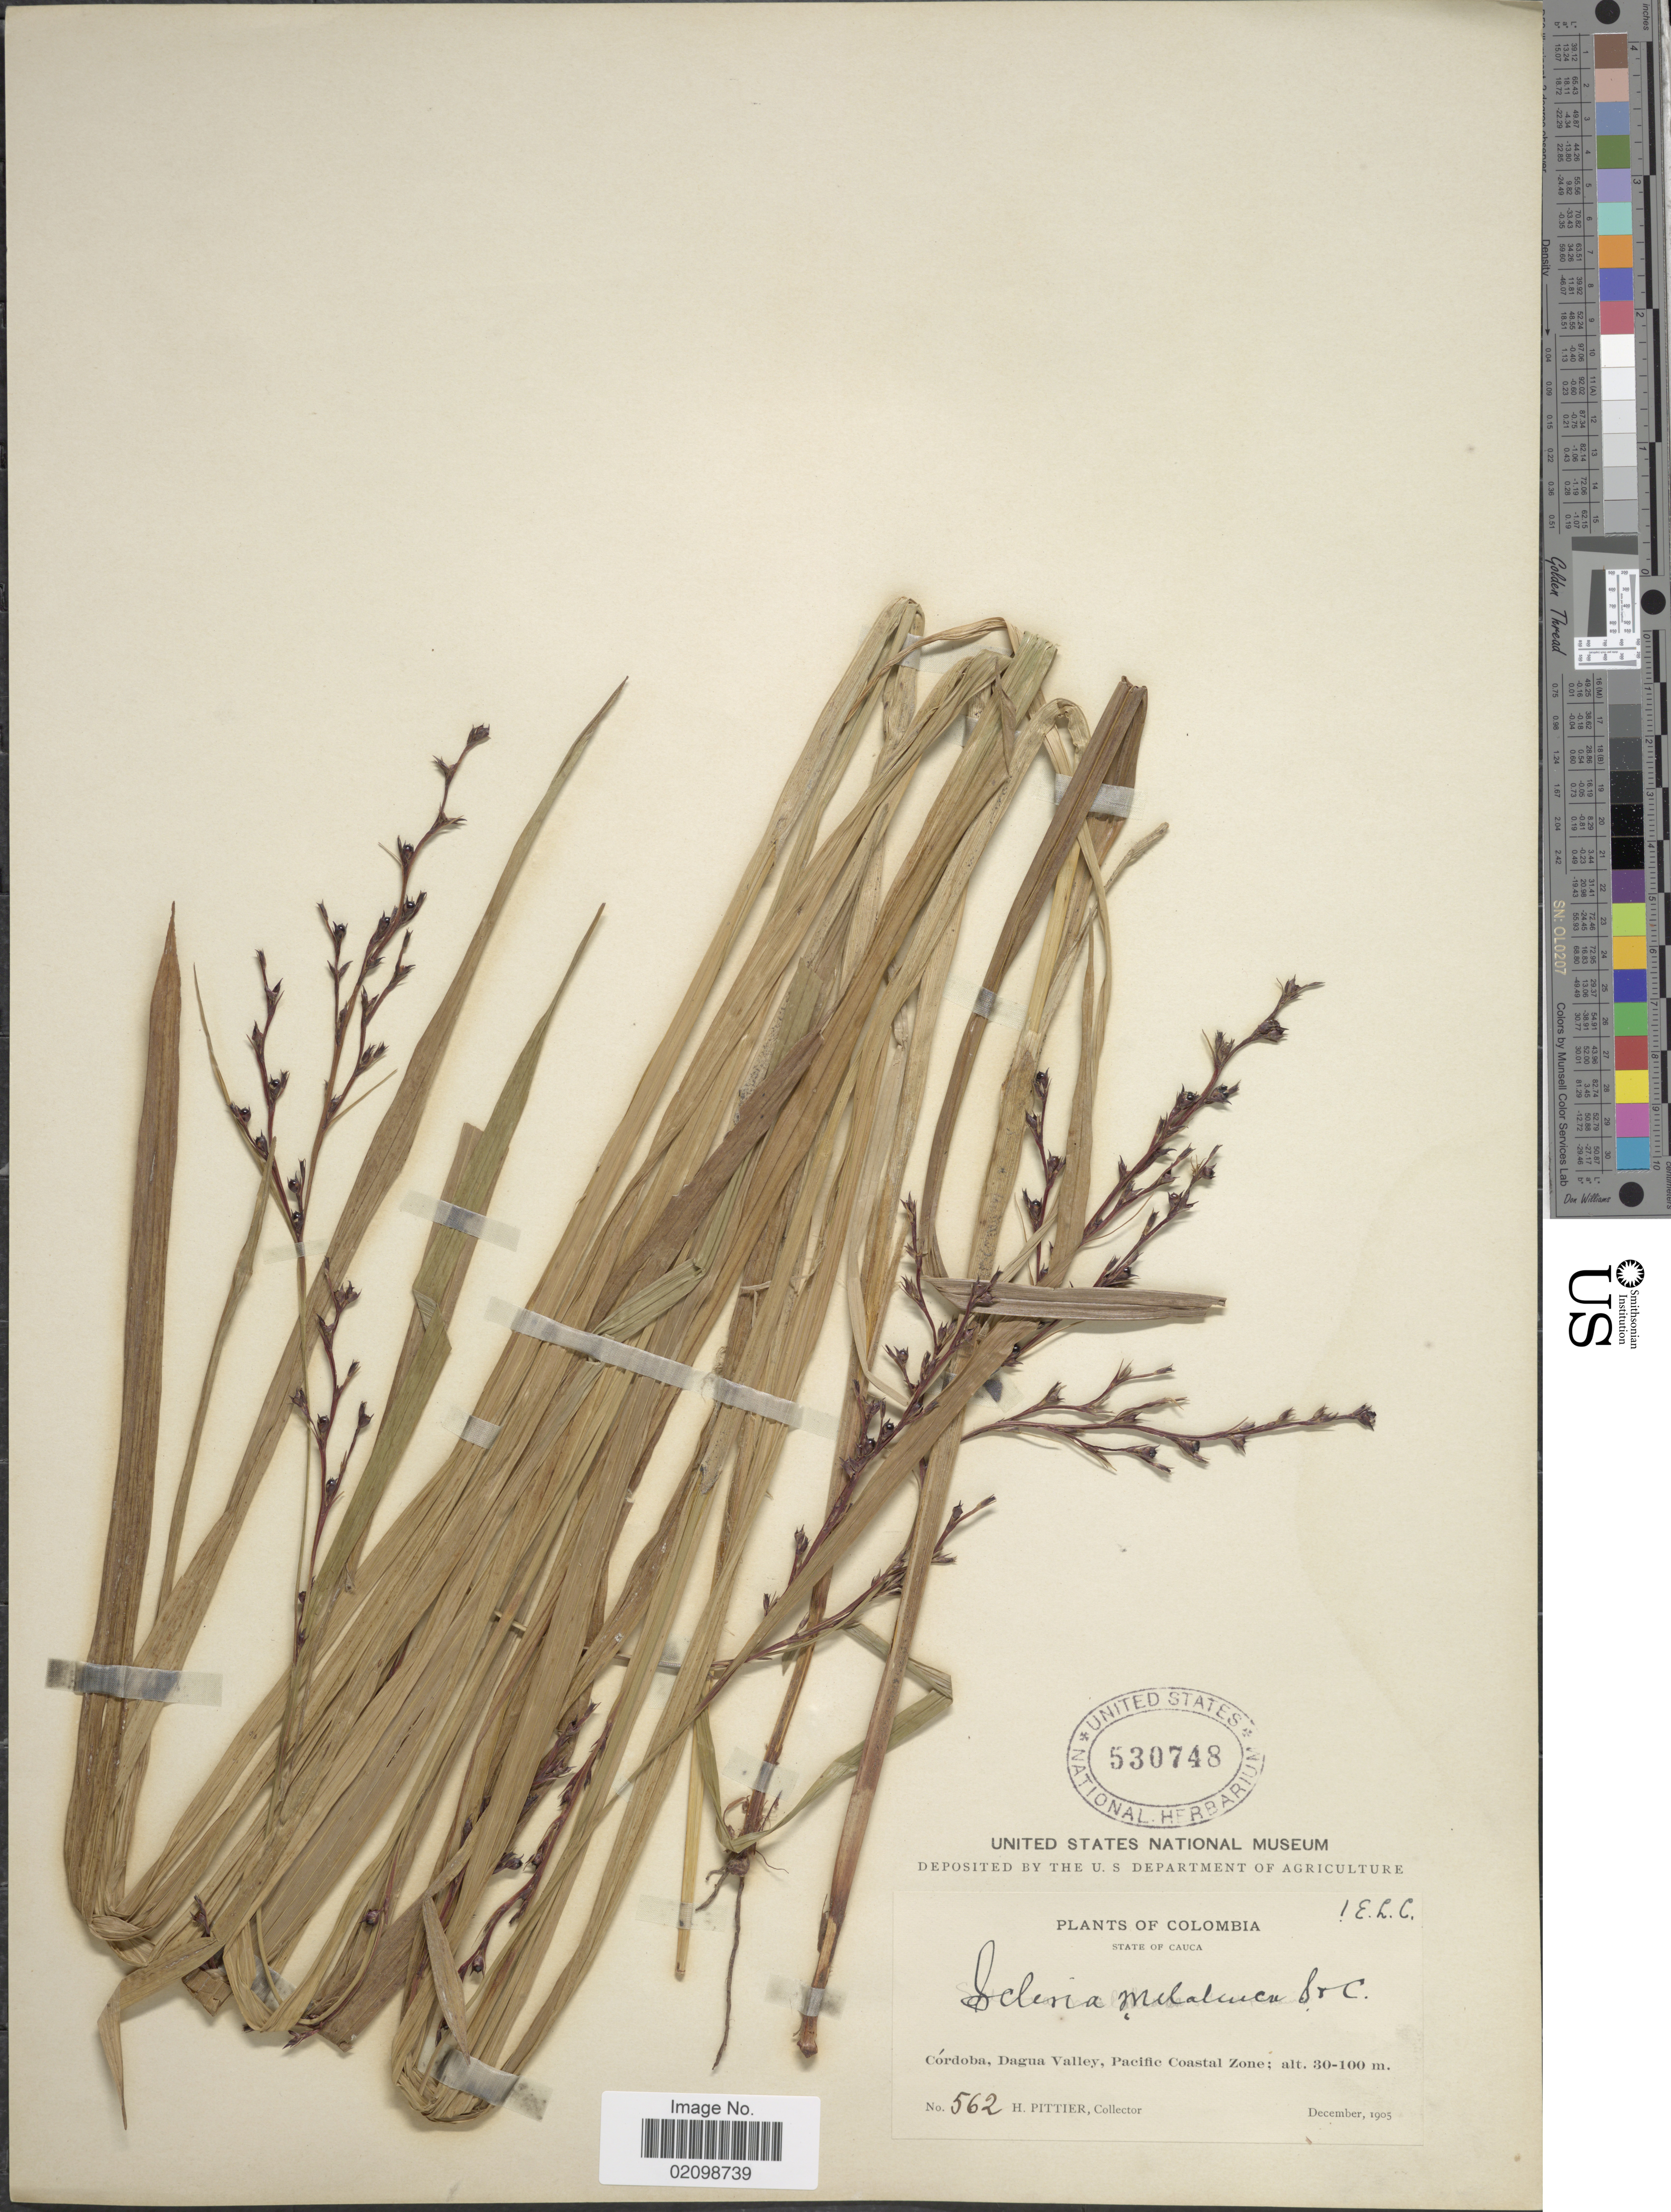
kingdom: Plantae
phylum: Tracheophyta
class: Liliopsida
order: Poales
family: Cyperaceae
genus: Scleria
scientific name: Scleria gaertneri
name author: Raddi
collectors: H. F. Pittier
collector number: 562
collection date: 1905-12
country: Colombia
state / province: Cauca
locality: Cordoba, Dagua Valley, Pacific Coastal Zone.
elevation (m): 30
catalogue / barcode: US 530748